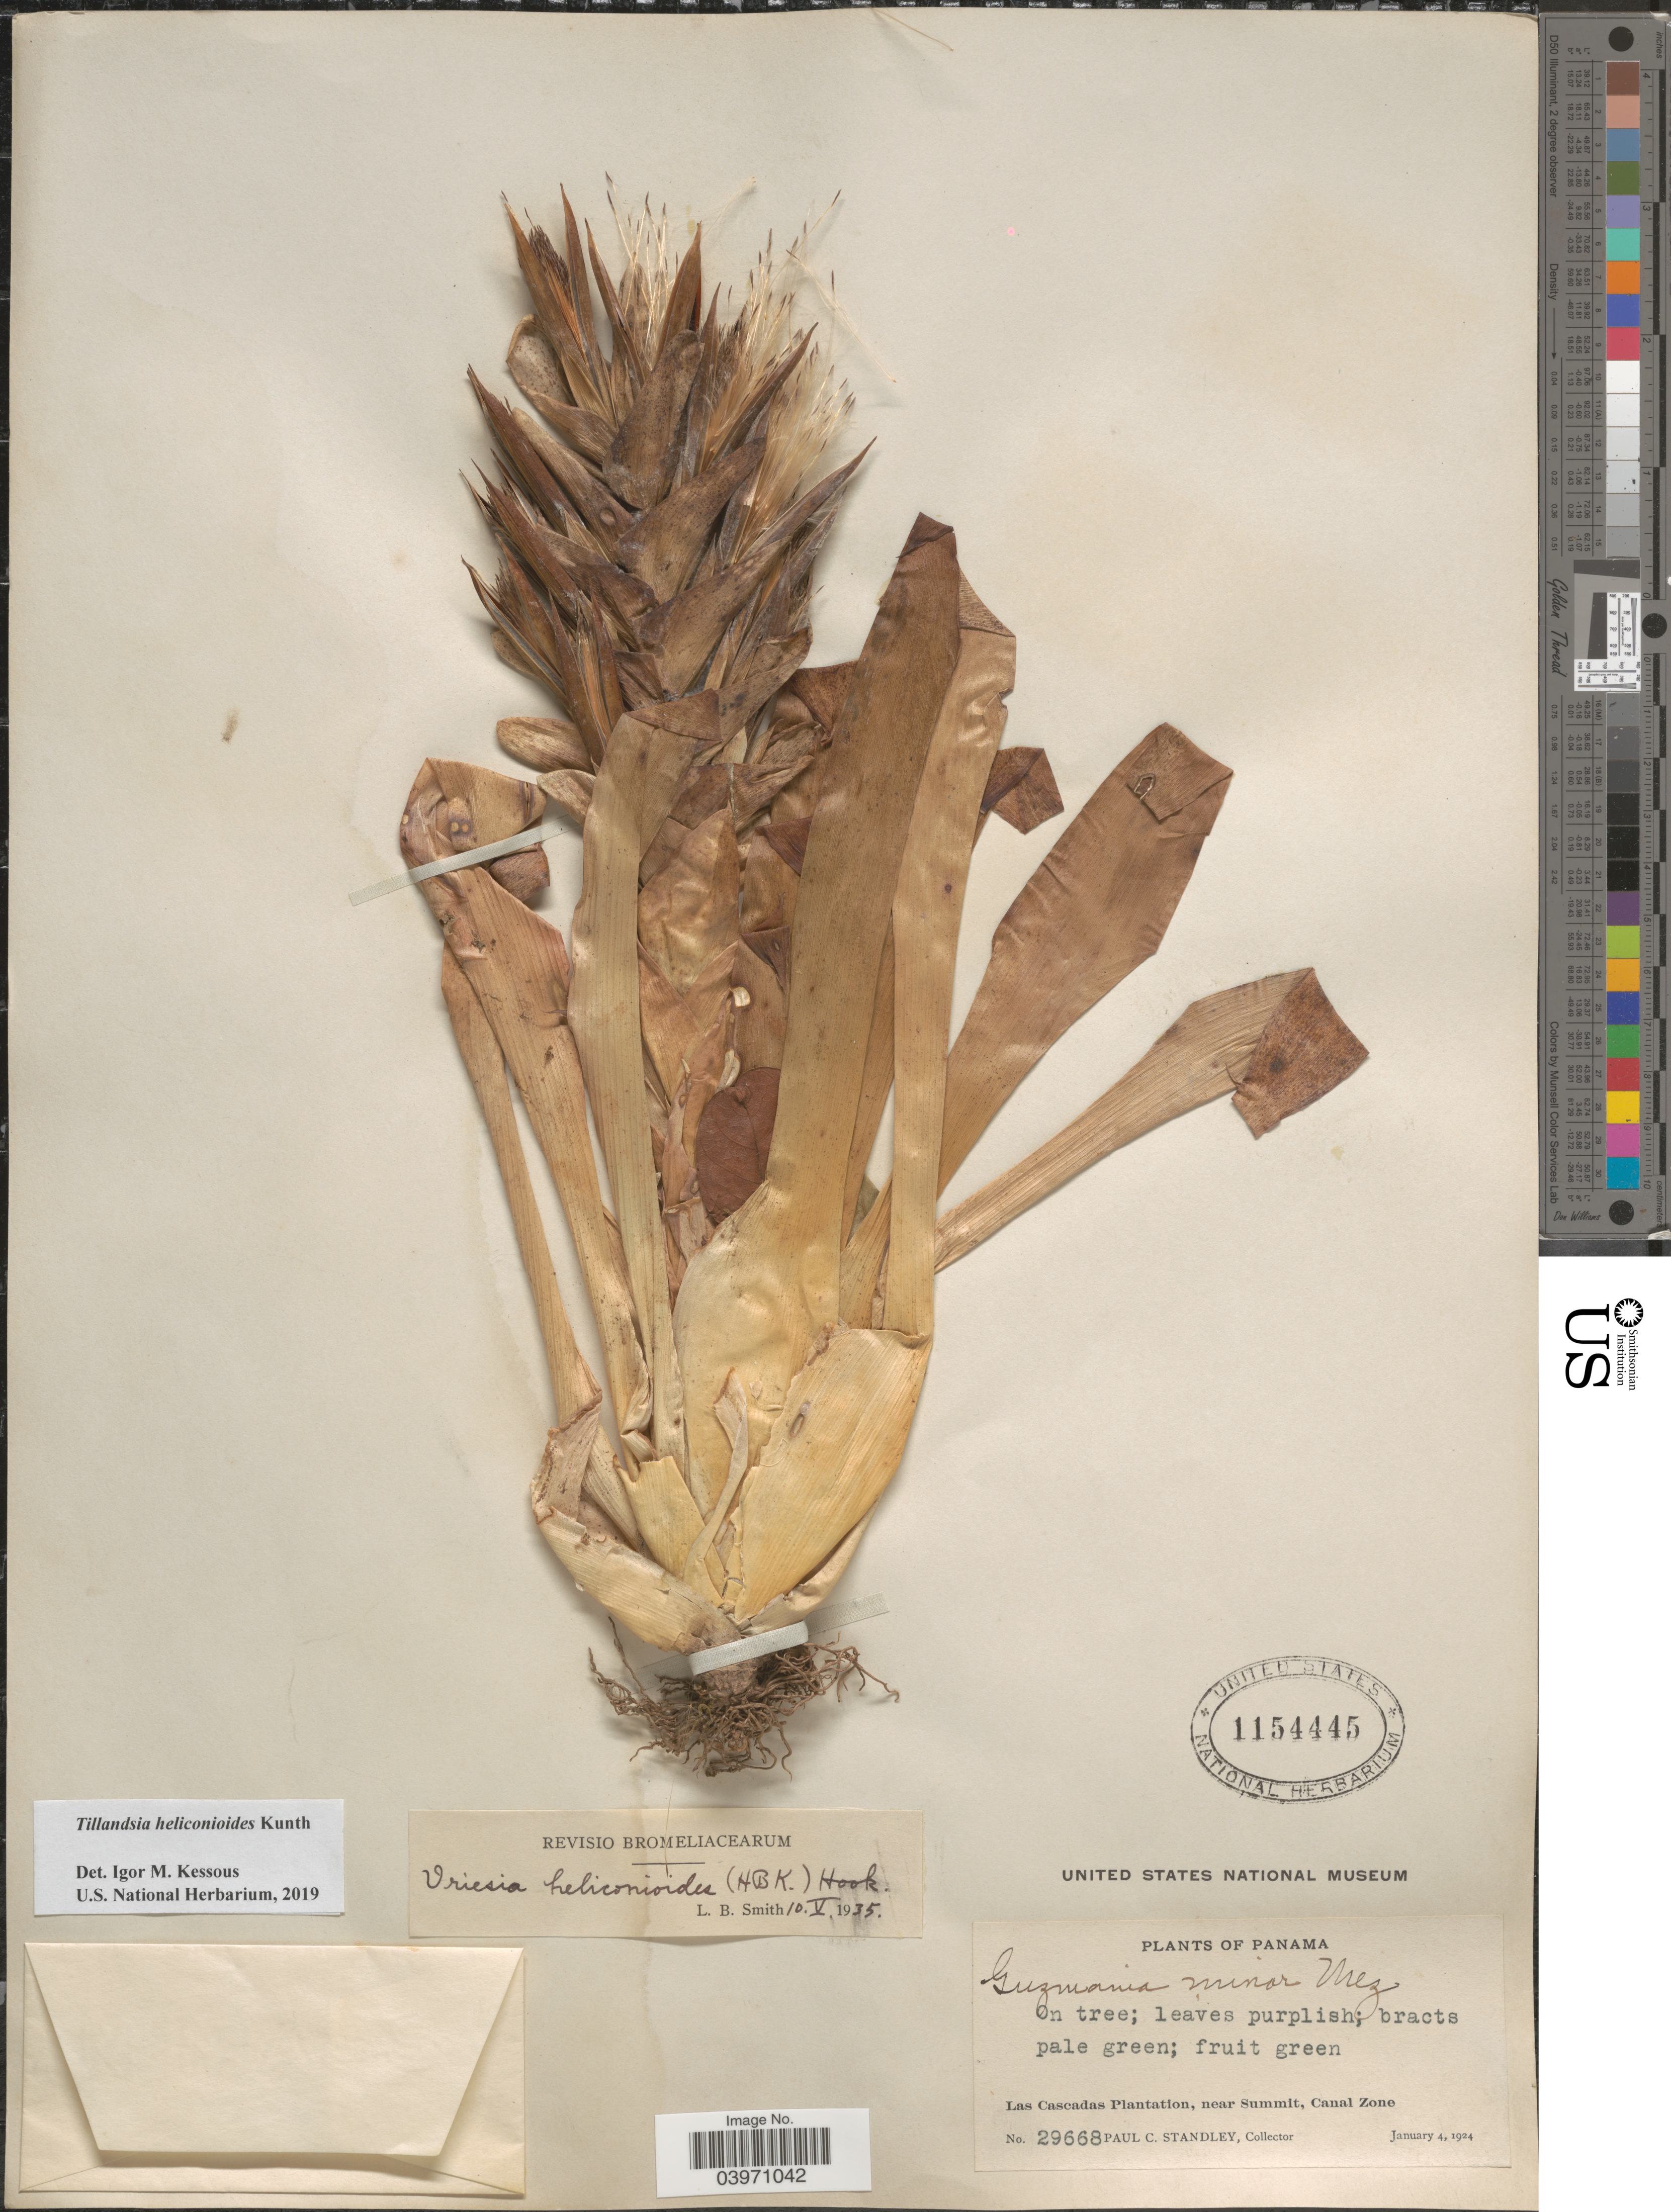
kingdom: Plantae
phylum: Tracheophyta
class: Liliopsida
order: Poales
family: Bromeliaceae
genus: Tillandsia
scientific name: Tillandsia heliconioides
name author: Kunth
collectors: P. C. Standley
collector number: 29668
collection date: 1924-01-04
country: Panama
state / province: Colón / Panamá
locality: Las Cascadas Plantation, near Summit, Canal Zone.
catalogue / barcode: US 1154445